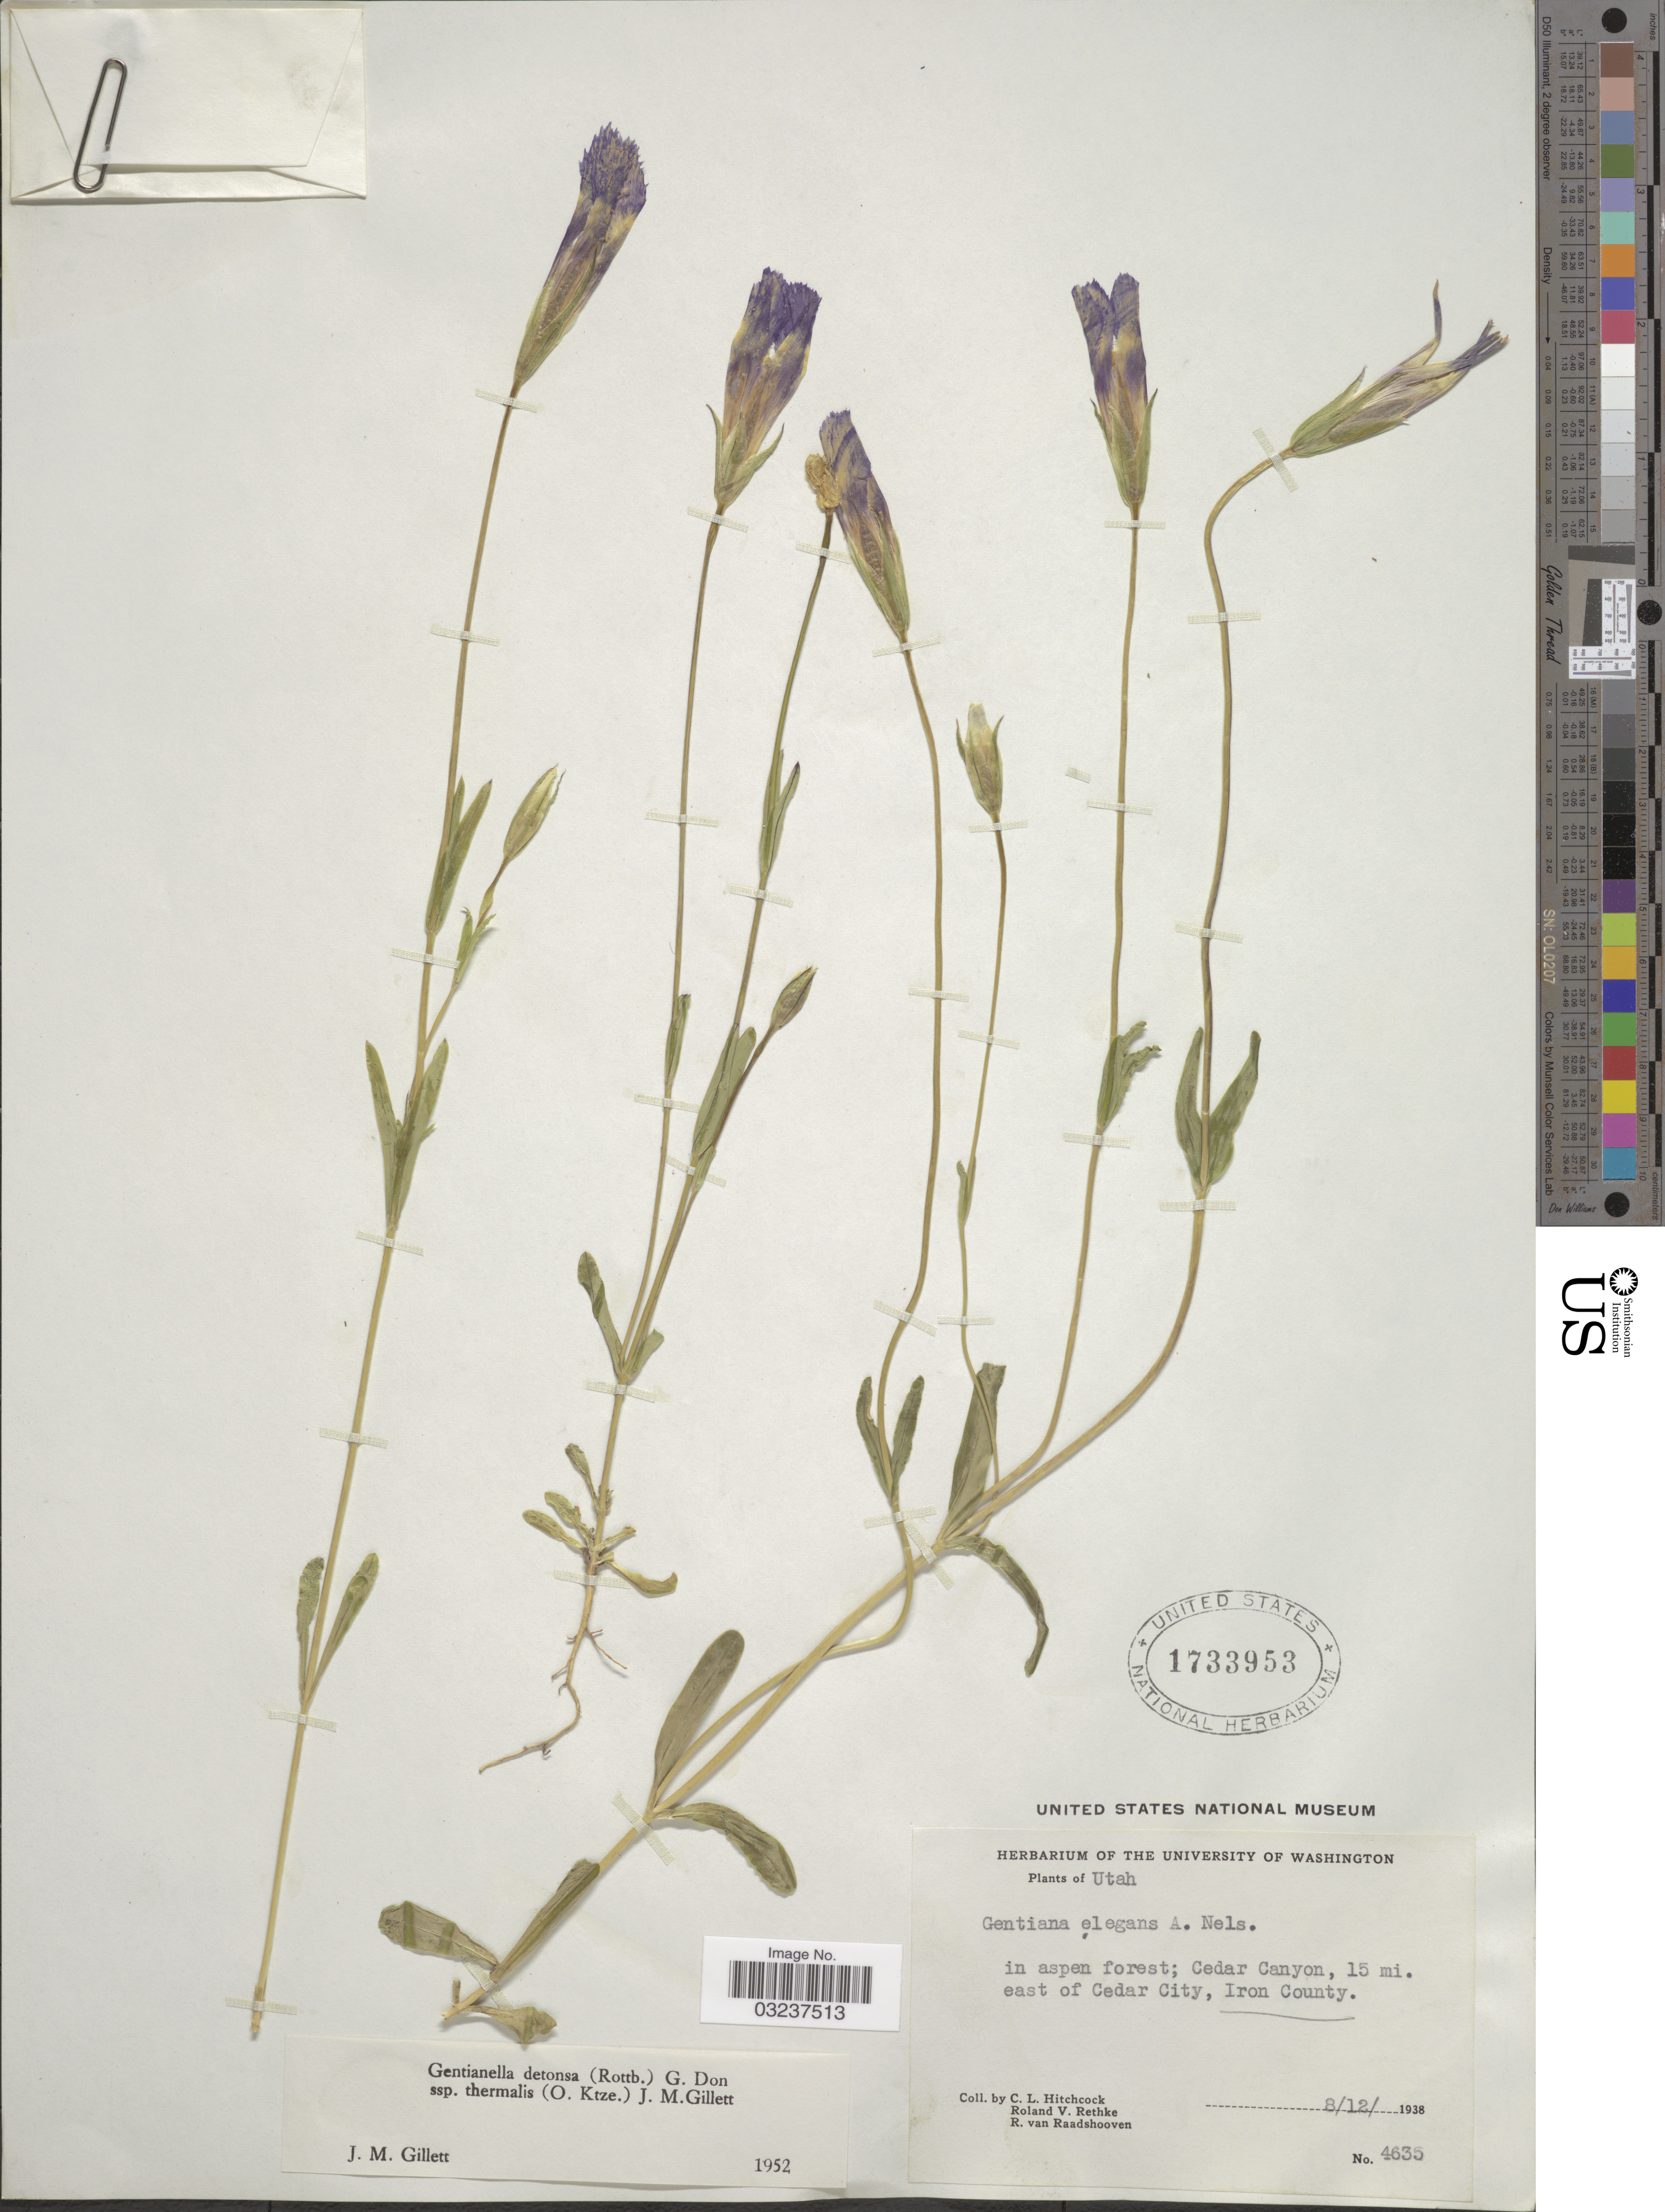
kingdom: Plantae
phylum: Tracheophyta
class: Magnoliopsida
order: Gentianales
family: Gentianaceae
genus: Gentianella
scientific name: Gentianella detonsa subsp. elegans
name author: (A. Gray) J.M. Gillett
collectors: C. L. Hitchcock, R. Rethke & R. Raadshooven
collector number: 4635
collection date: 1938-08-12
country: United States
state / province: Utah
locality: Cedar Canyon, 15 mi. east of Cedar City, Iron County.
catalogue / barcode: US 1733953